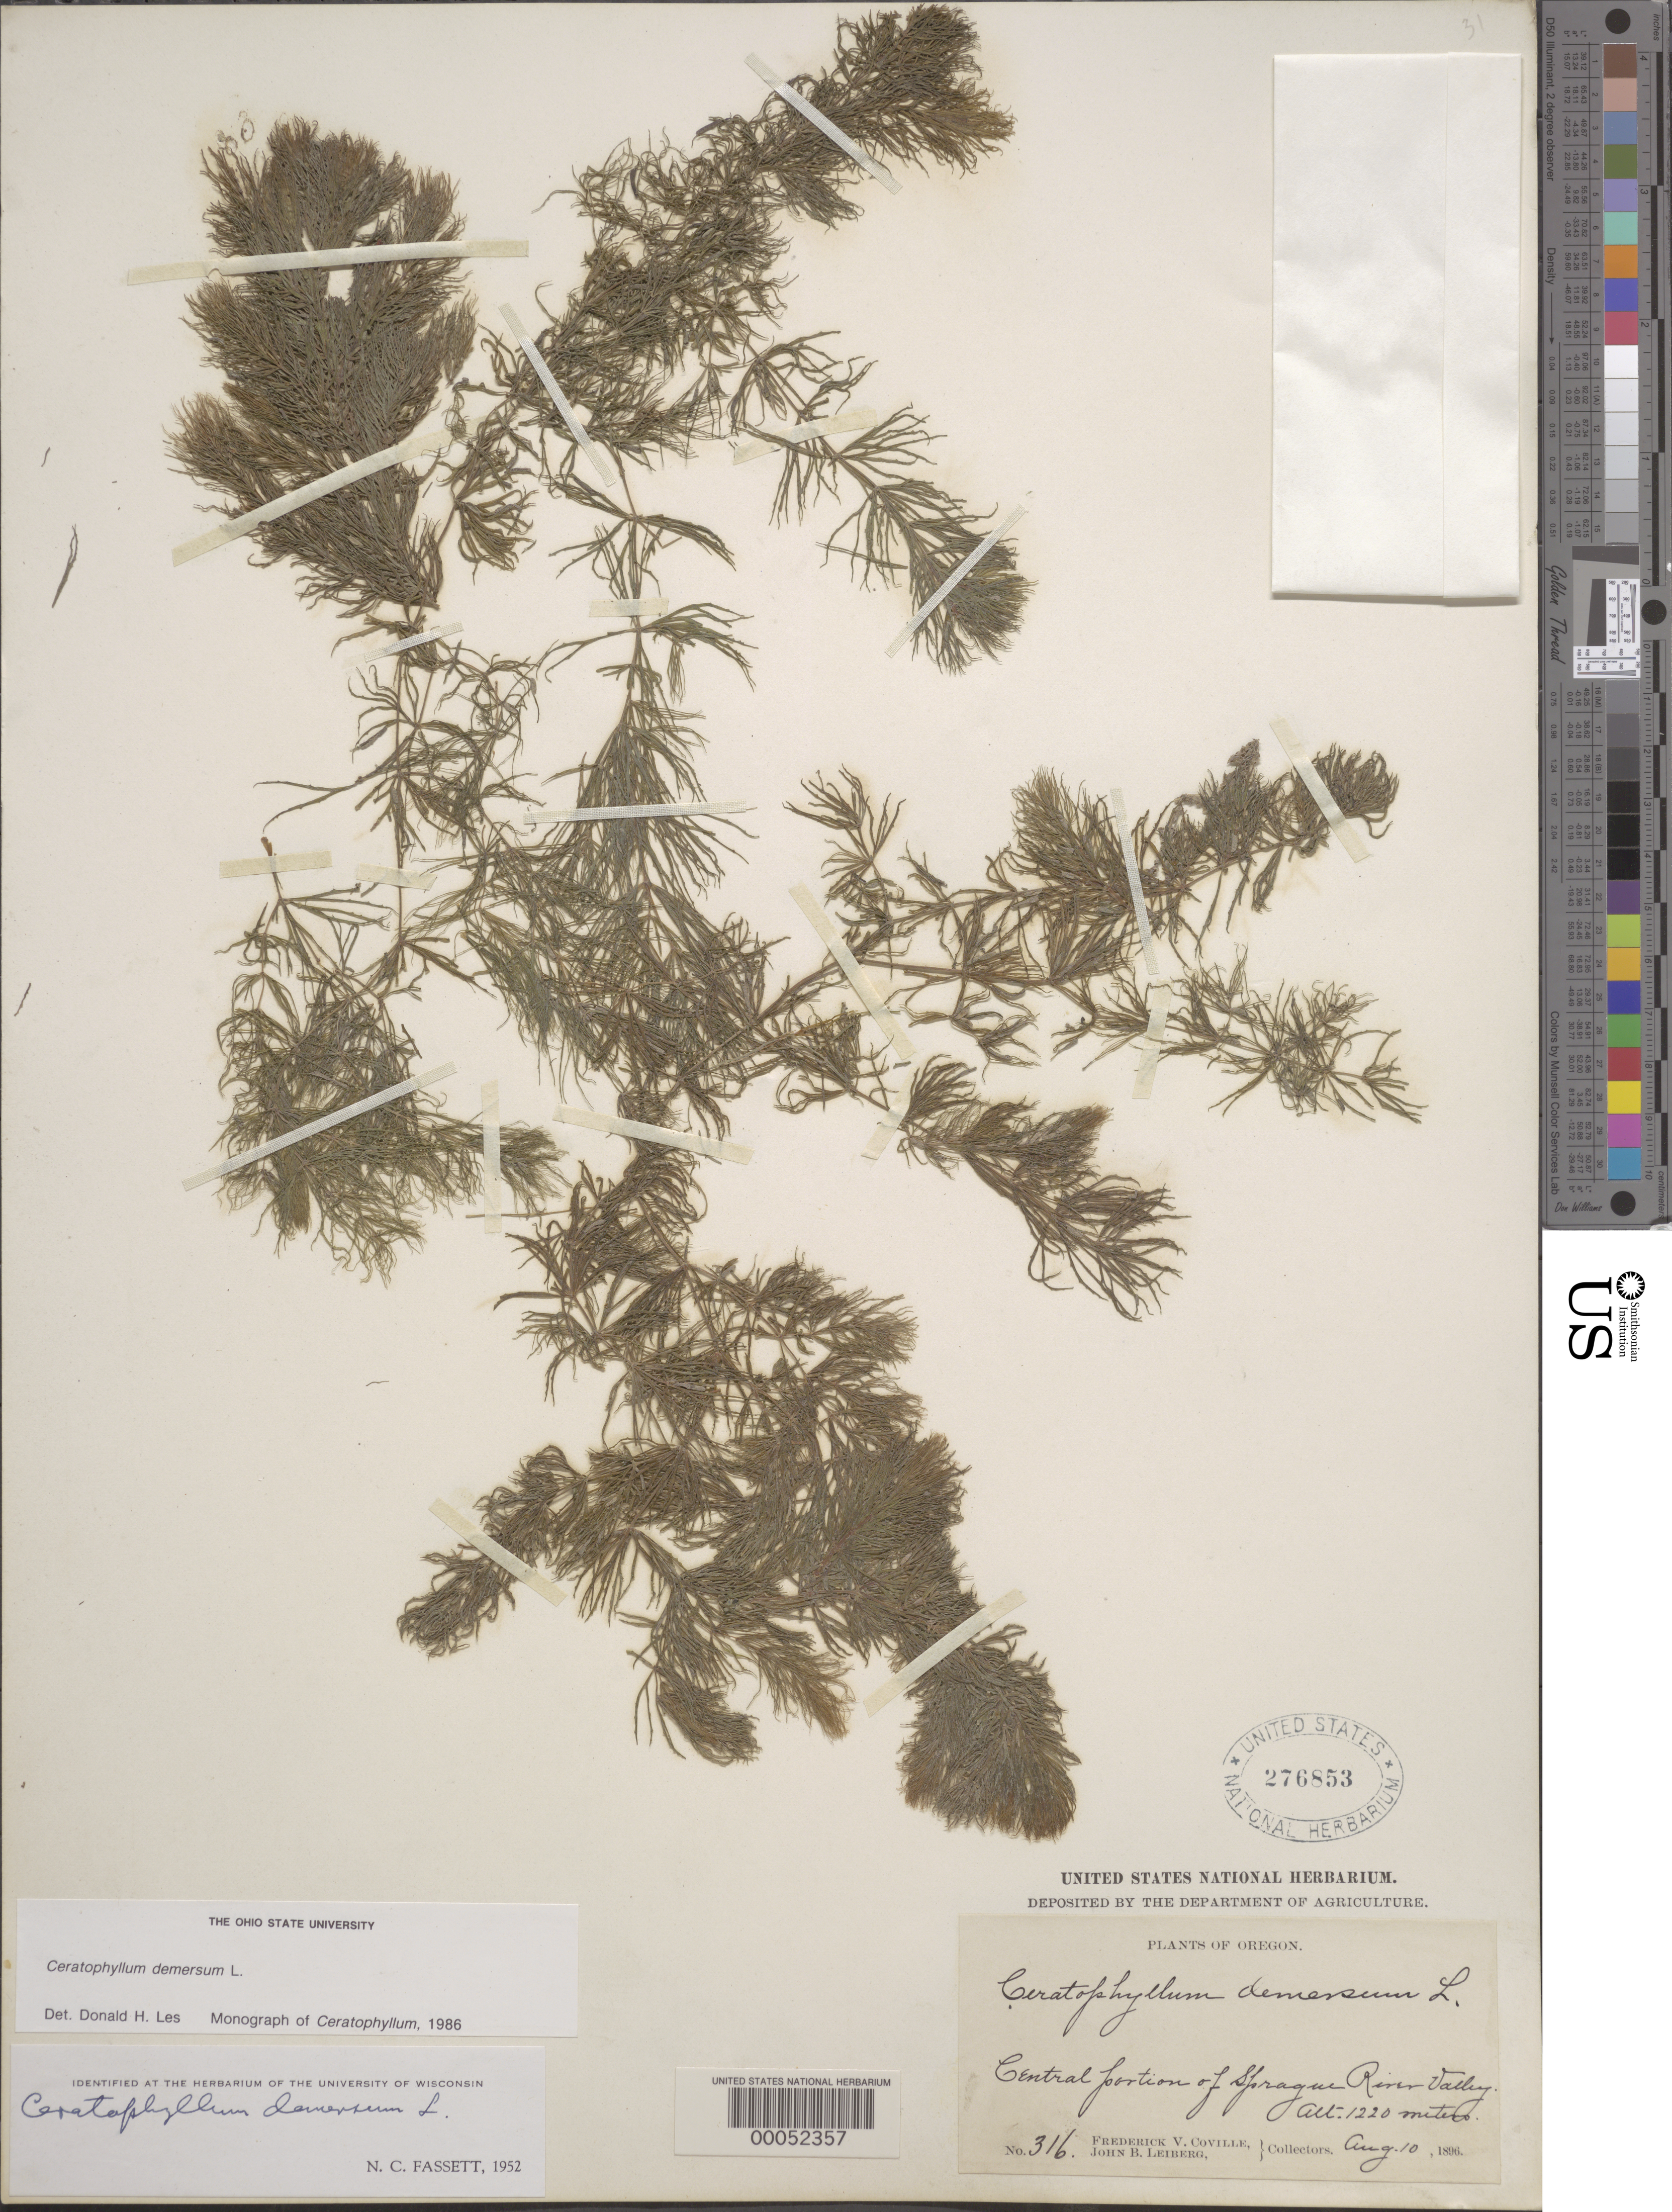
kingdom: Plantae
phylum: Tracheophyta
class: Magnoliopsida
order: Ceratophyllales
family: Ceratophyllaceae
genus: Ceratophyllum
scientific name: Ceratophyllum demersum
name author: L.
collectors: F. V. Coville & J. Leiberg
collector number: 316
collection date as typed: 10 Aug 1896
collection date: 1896-08-10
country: United States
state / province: Oregon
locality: Central portion of sprague river valley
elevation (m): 1220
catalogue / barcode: US 276853